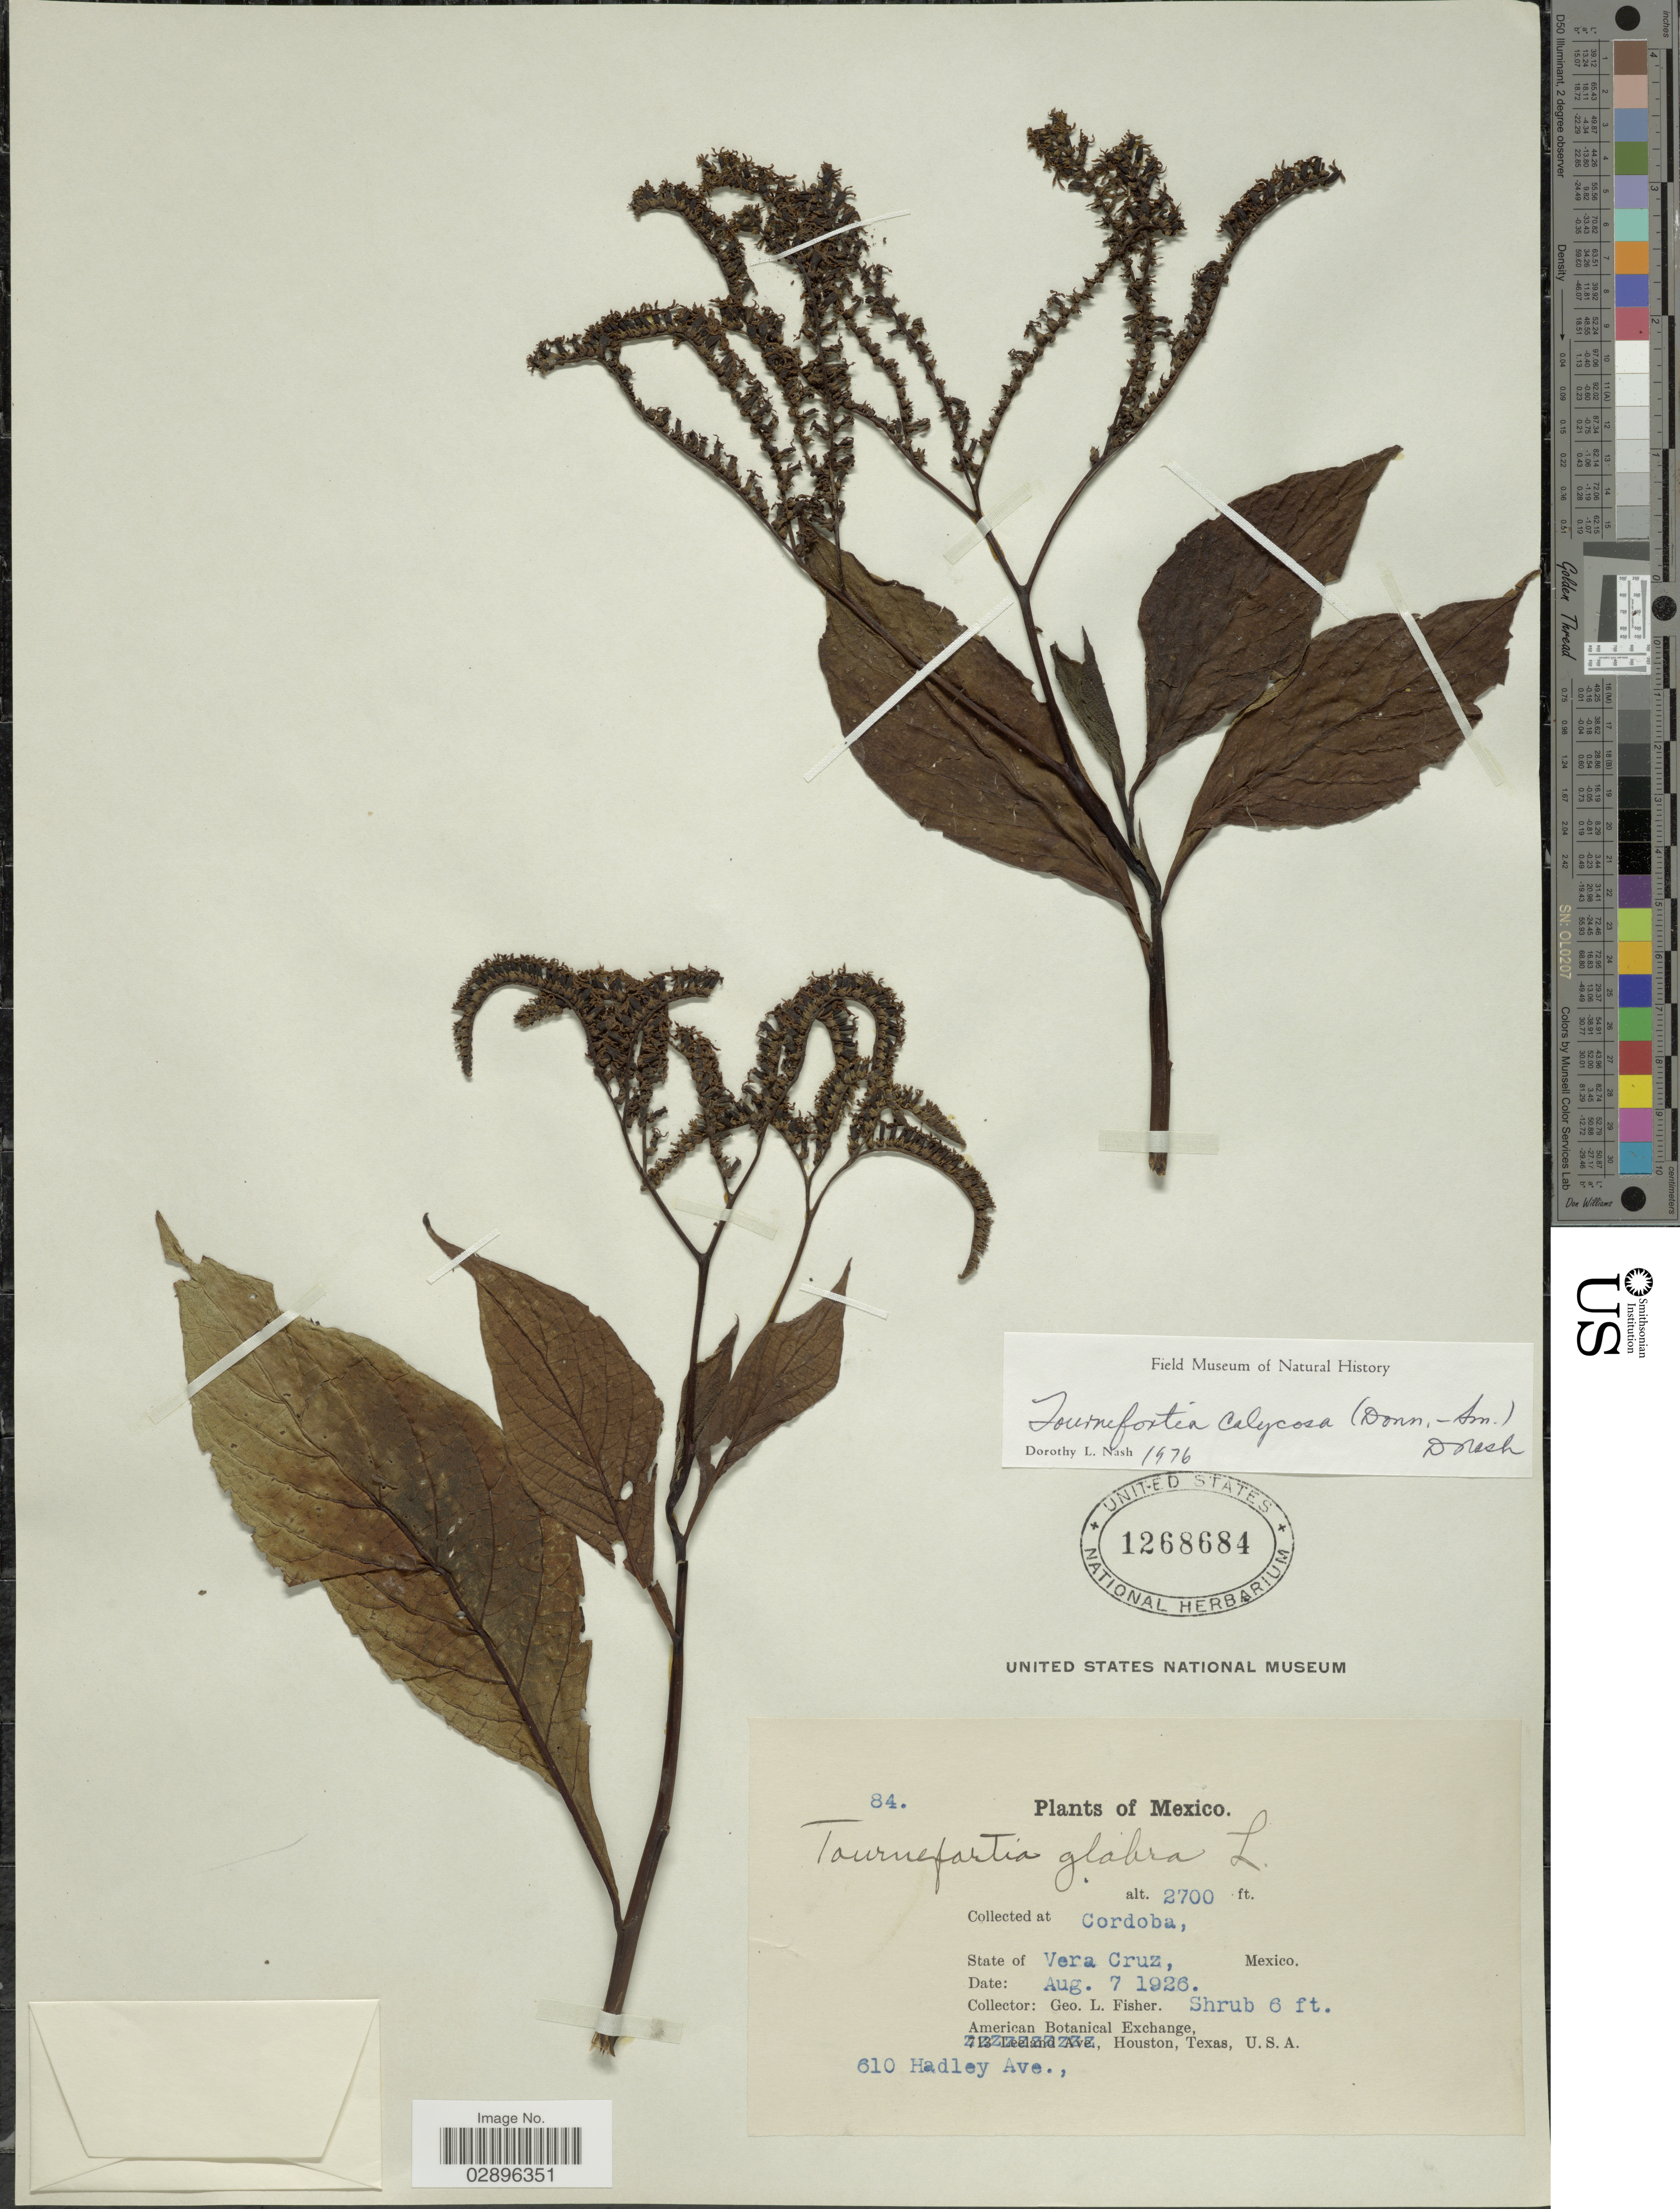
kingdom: Plantae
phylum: Tracheophyta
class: Magnoliopsida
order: Boraginales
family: Heliotropiaceae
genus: Tournefortia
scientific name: Tournefortia calycosa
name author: (Donn. Sm.) D.L. Nash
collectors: G. L. Fisher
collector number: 84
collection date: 1926-08-07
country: Mexico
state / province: Veracruz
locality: Cordoba. State of Vera Cruz.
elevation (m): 823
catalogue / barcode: US 1268684